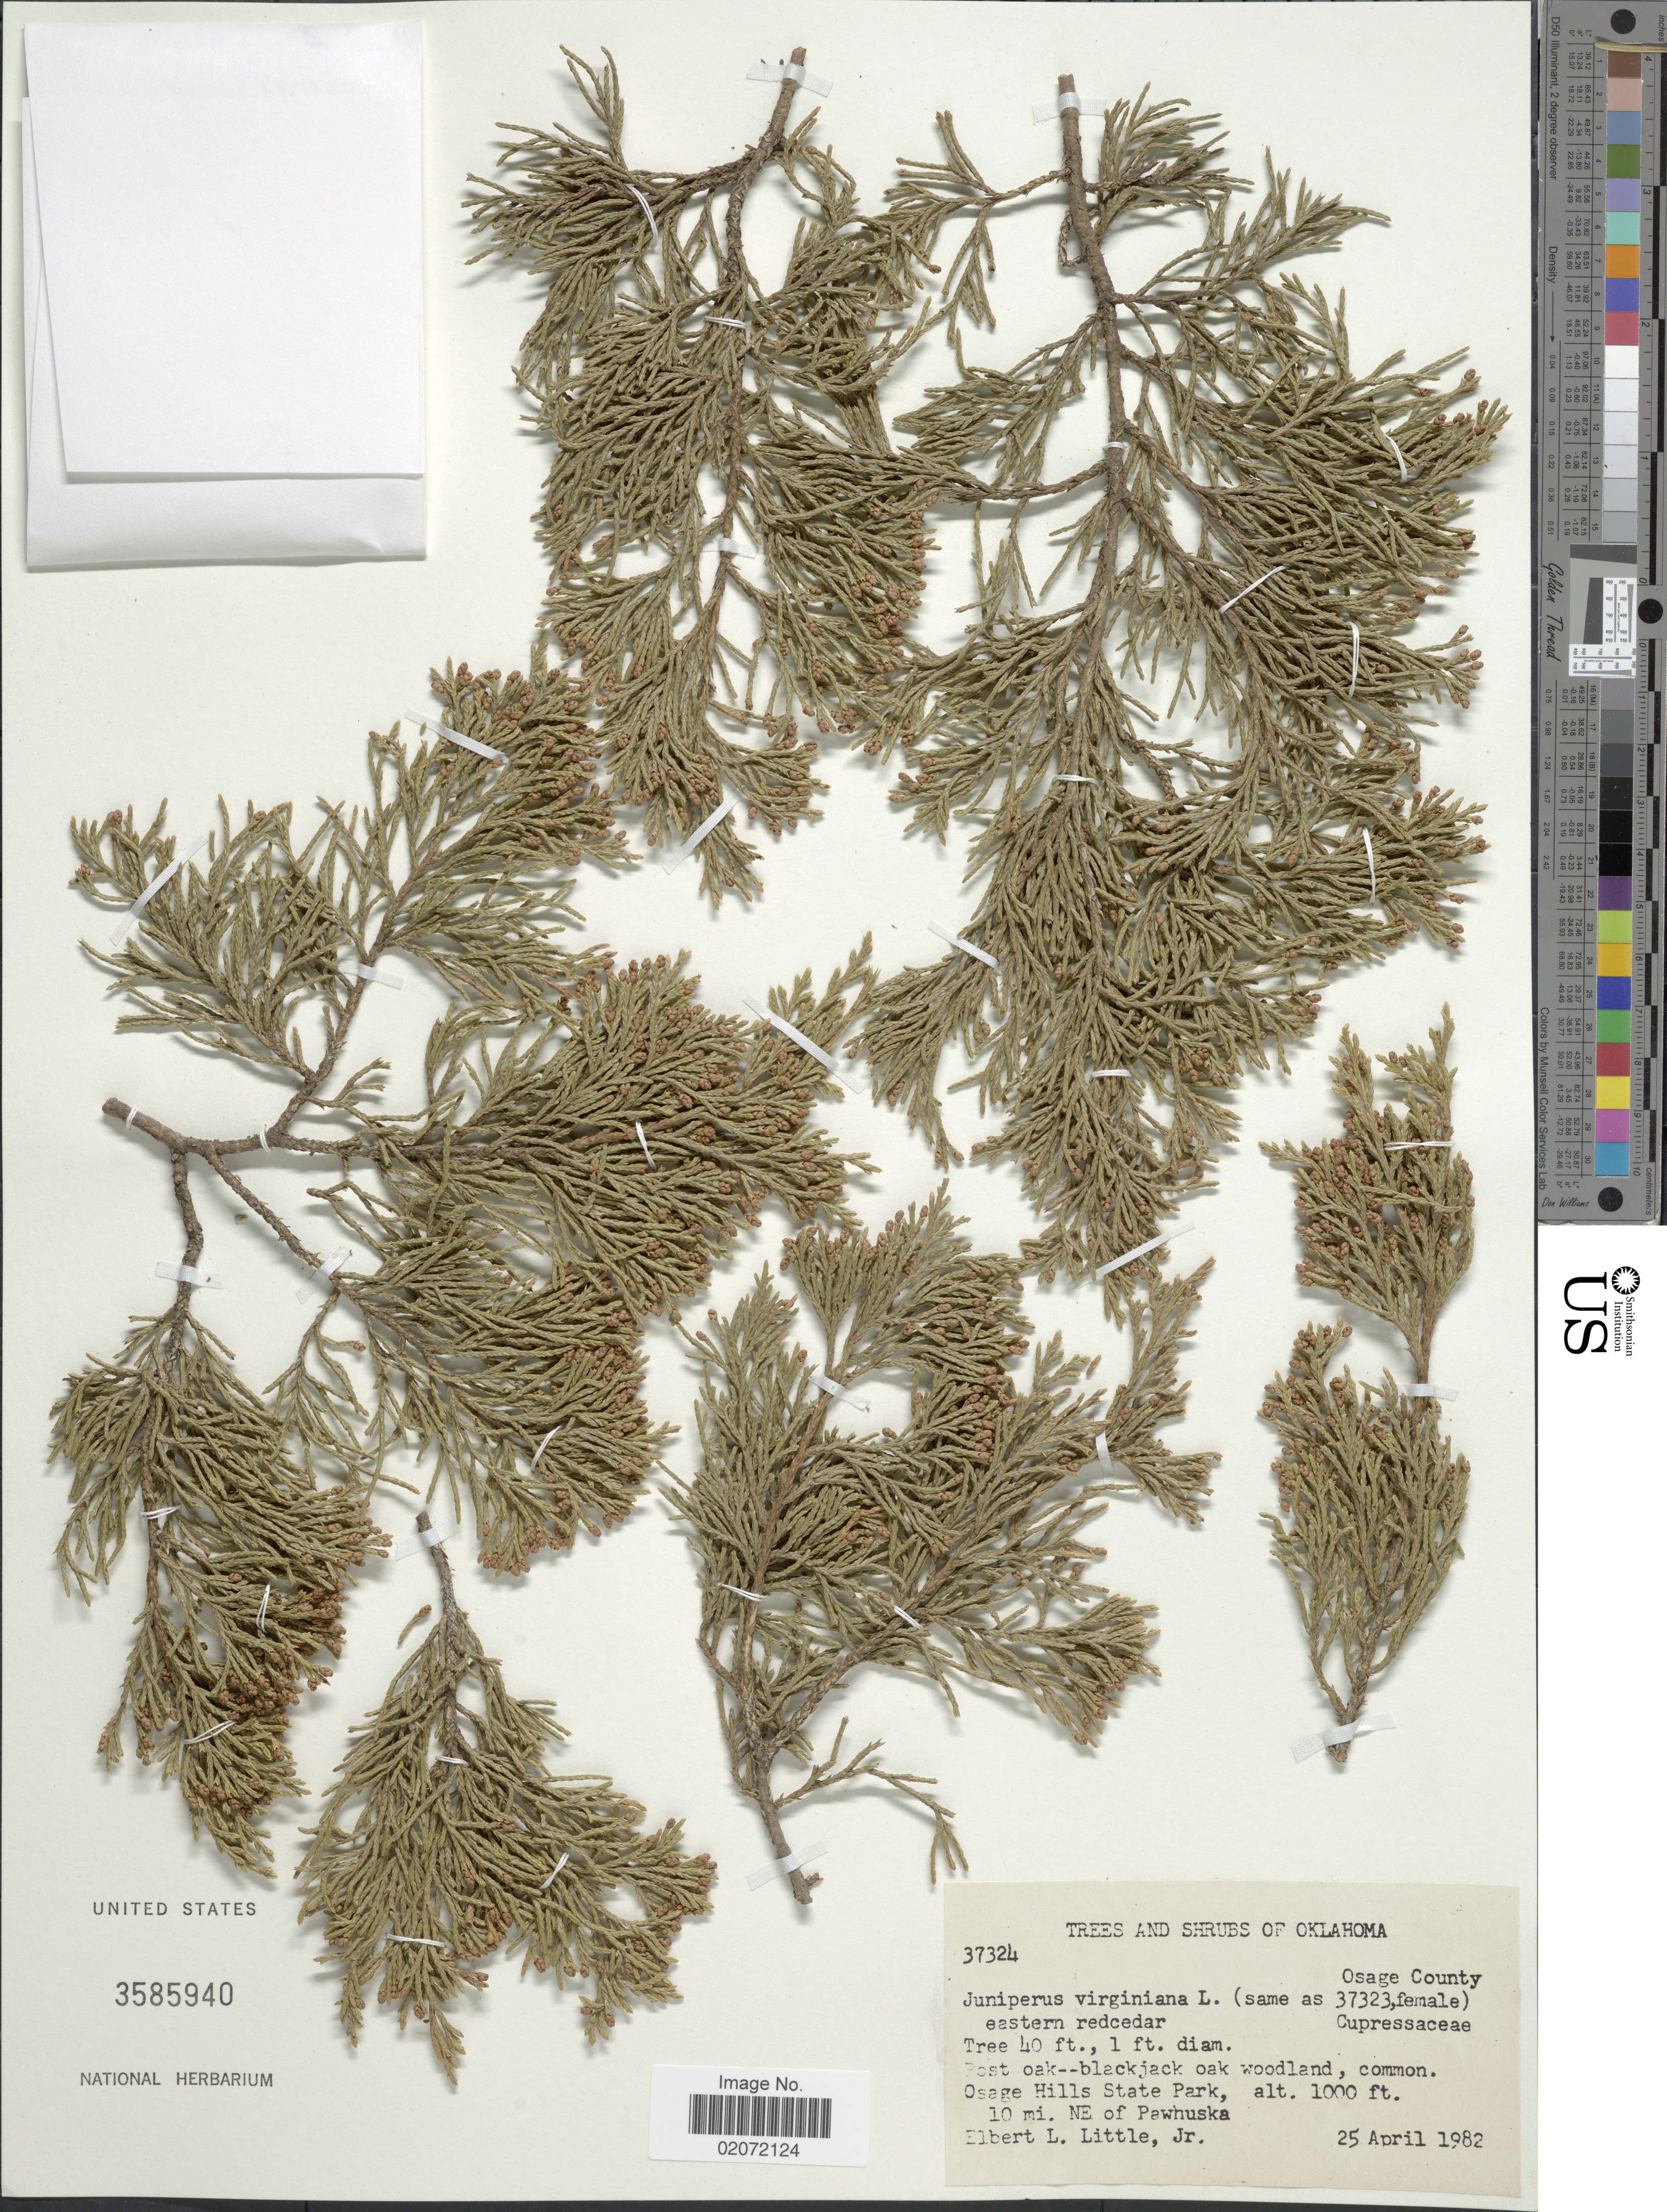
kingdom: Plantae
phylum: Tracheophyta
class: Pinopsida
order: Pinales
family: Cupressaceae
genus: Juniperus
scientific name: Juniperus virginiana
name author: L.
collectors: E. L. Little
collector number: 37324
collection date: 1982-04-25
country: United States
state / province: Oklahoma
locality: Post-oak--blackjack oak woodland, Osage Hills State Park. 10 mi. NE of Pawhuska. Osae County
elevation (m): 305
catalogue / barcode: US 3585940